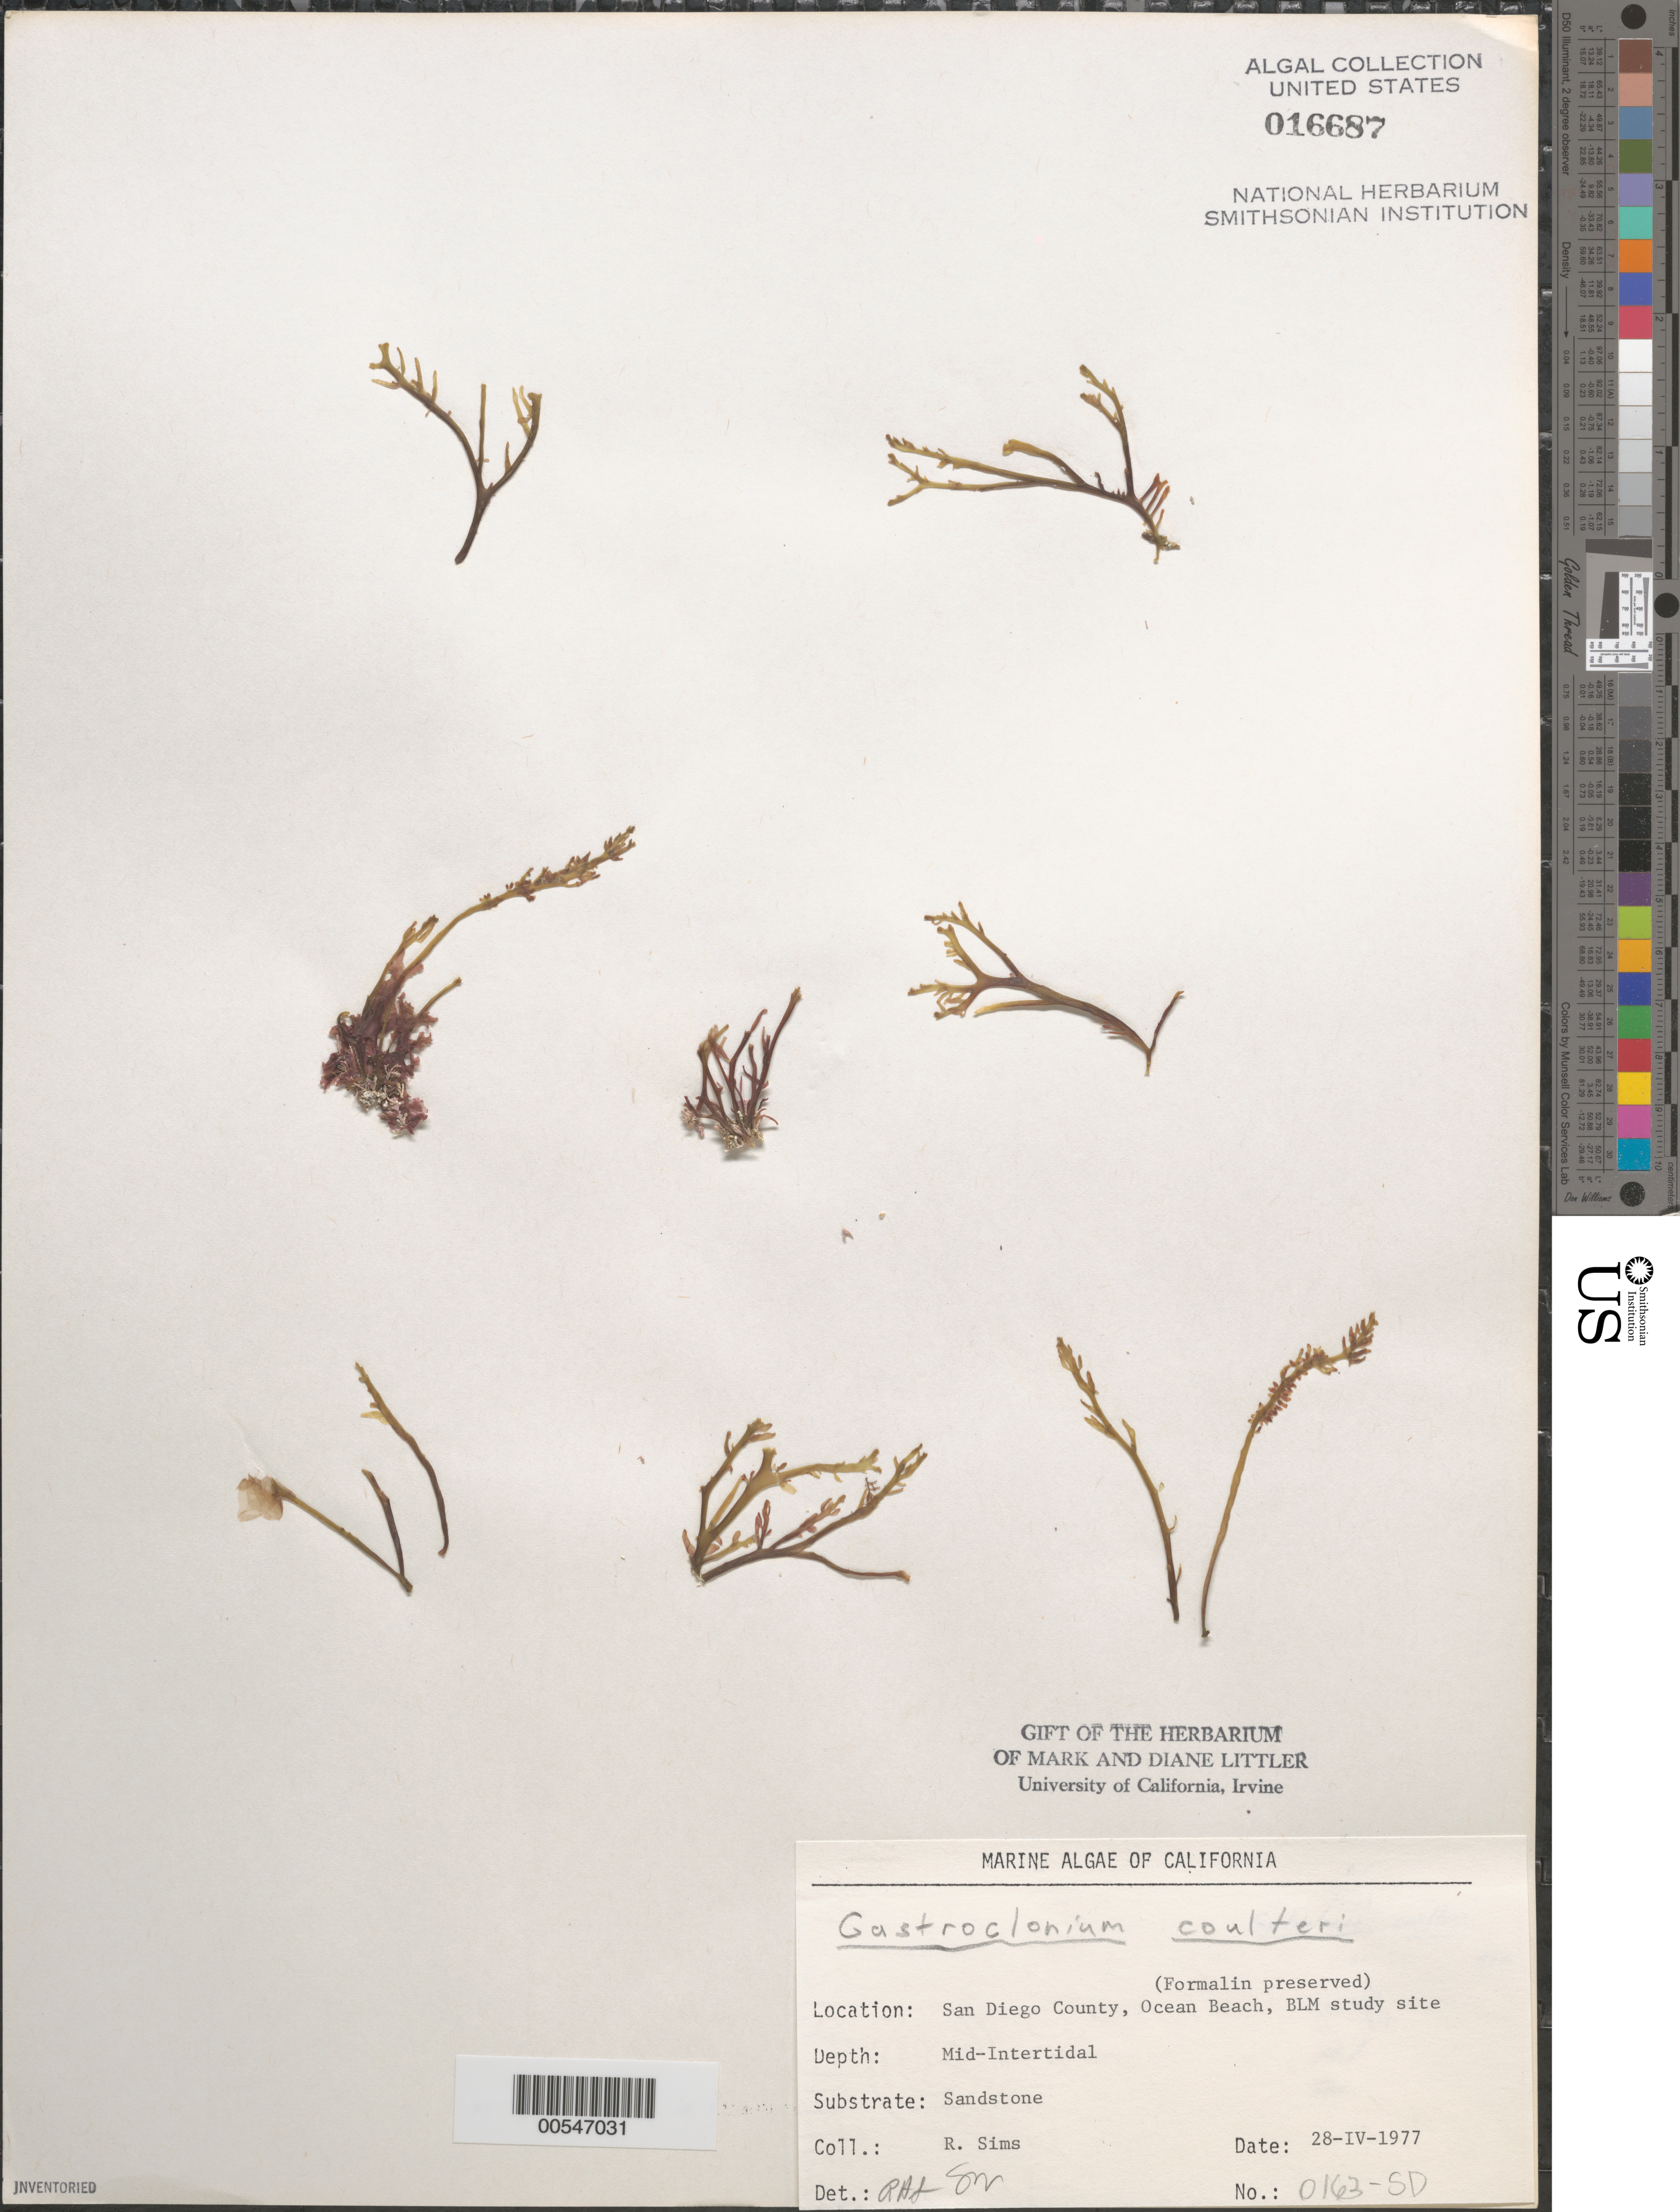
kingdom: Plantae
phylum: Rhodophyta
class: Florideophyceae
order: Rhodymeniales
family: Champiaceae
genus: Neogastroclonium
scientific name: Neogastroclonium subarticulatum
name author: (Turner) L. Le Gall et al.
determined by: Algae name updating Project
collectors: R. H. Sims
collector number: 0163-sd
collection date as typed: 28 Apr 1977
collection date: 1977-04-28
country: United States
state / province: California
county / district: San Diego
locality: Ocean Beach, end of Del Monte Street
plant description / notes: BLM-SOCALBIGHT Rocky Intertidal Survey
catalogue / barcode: US 16687